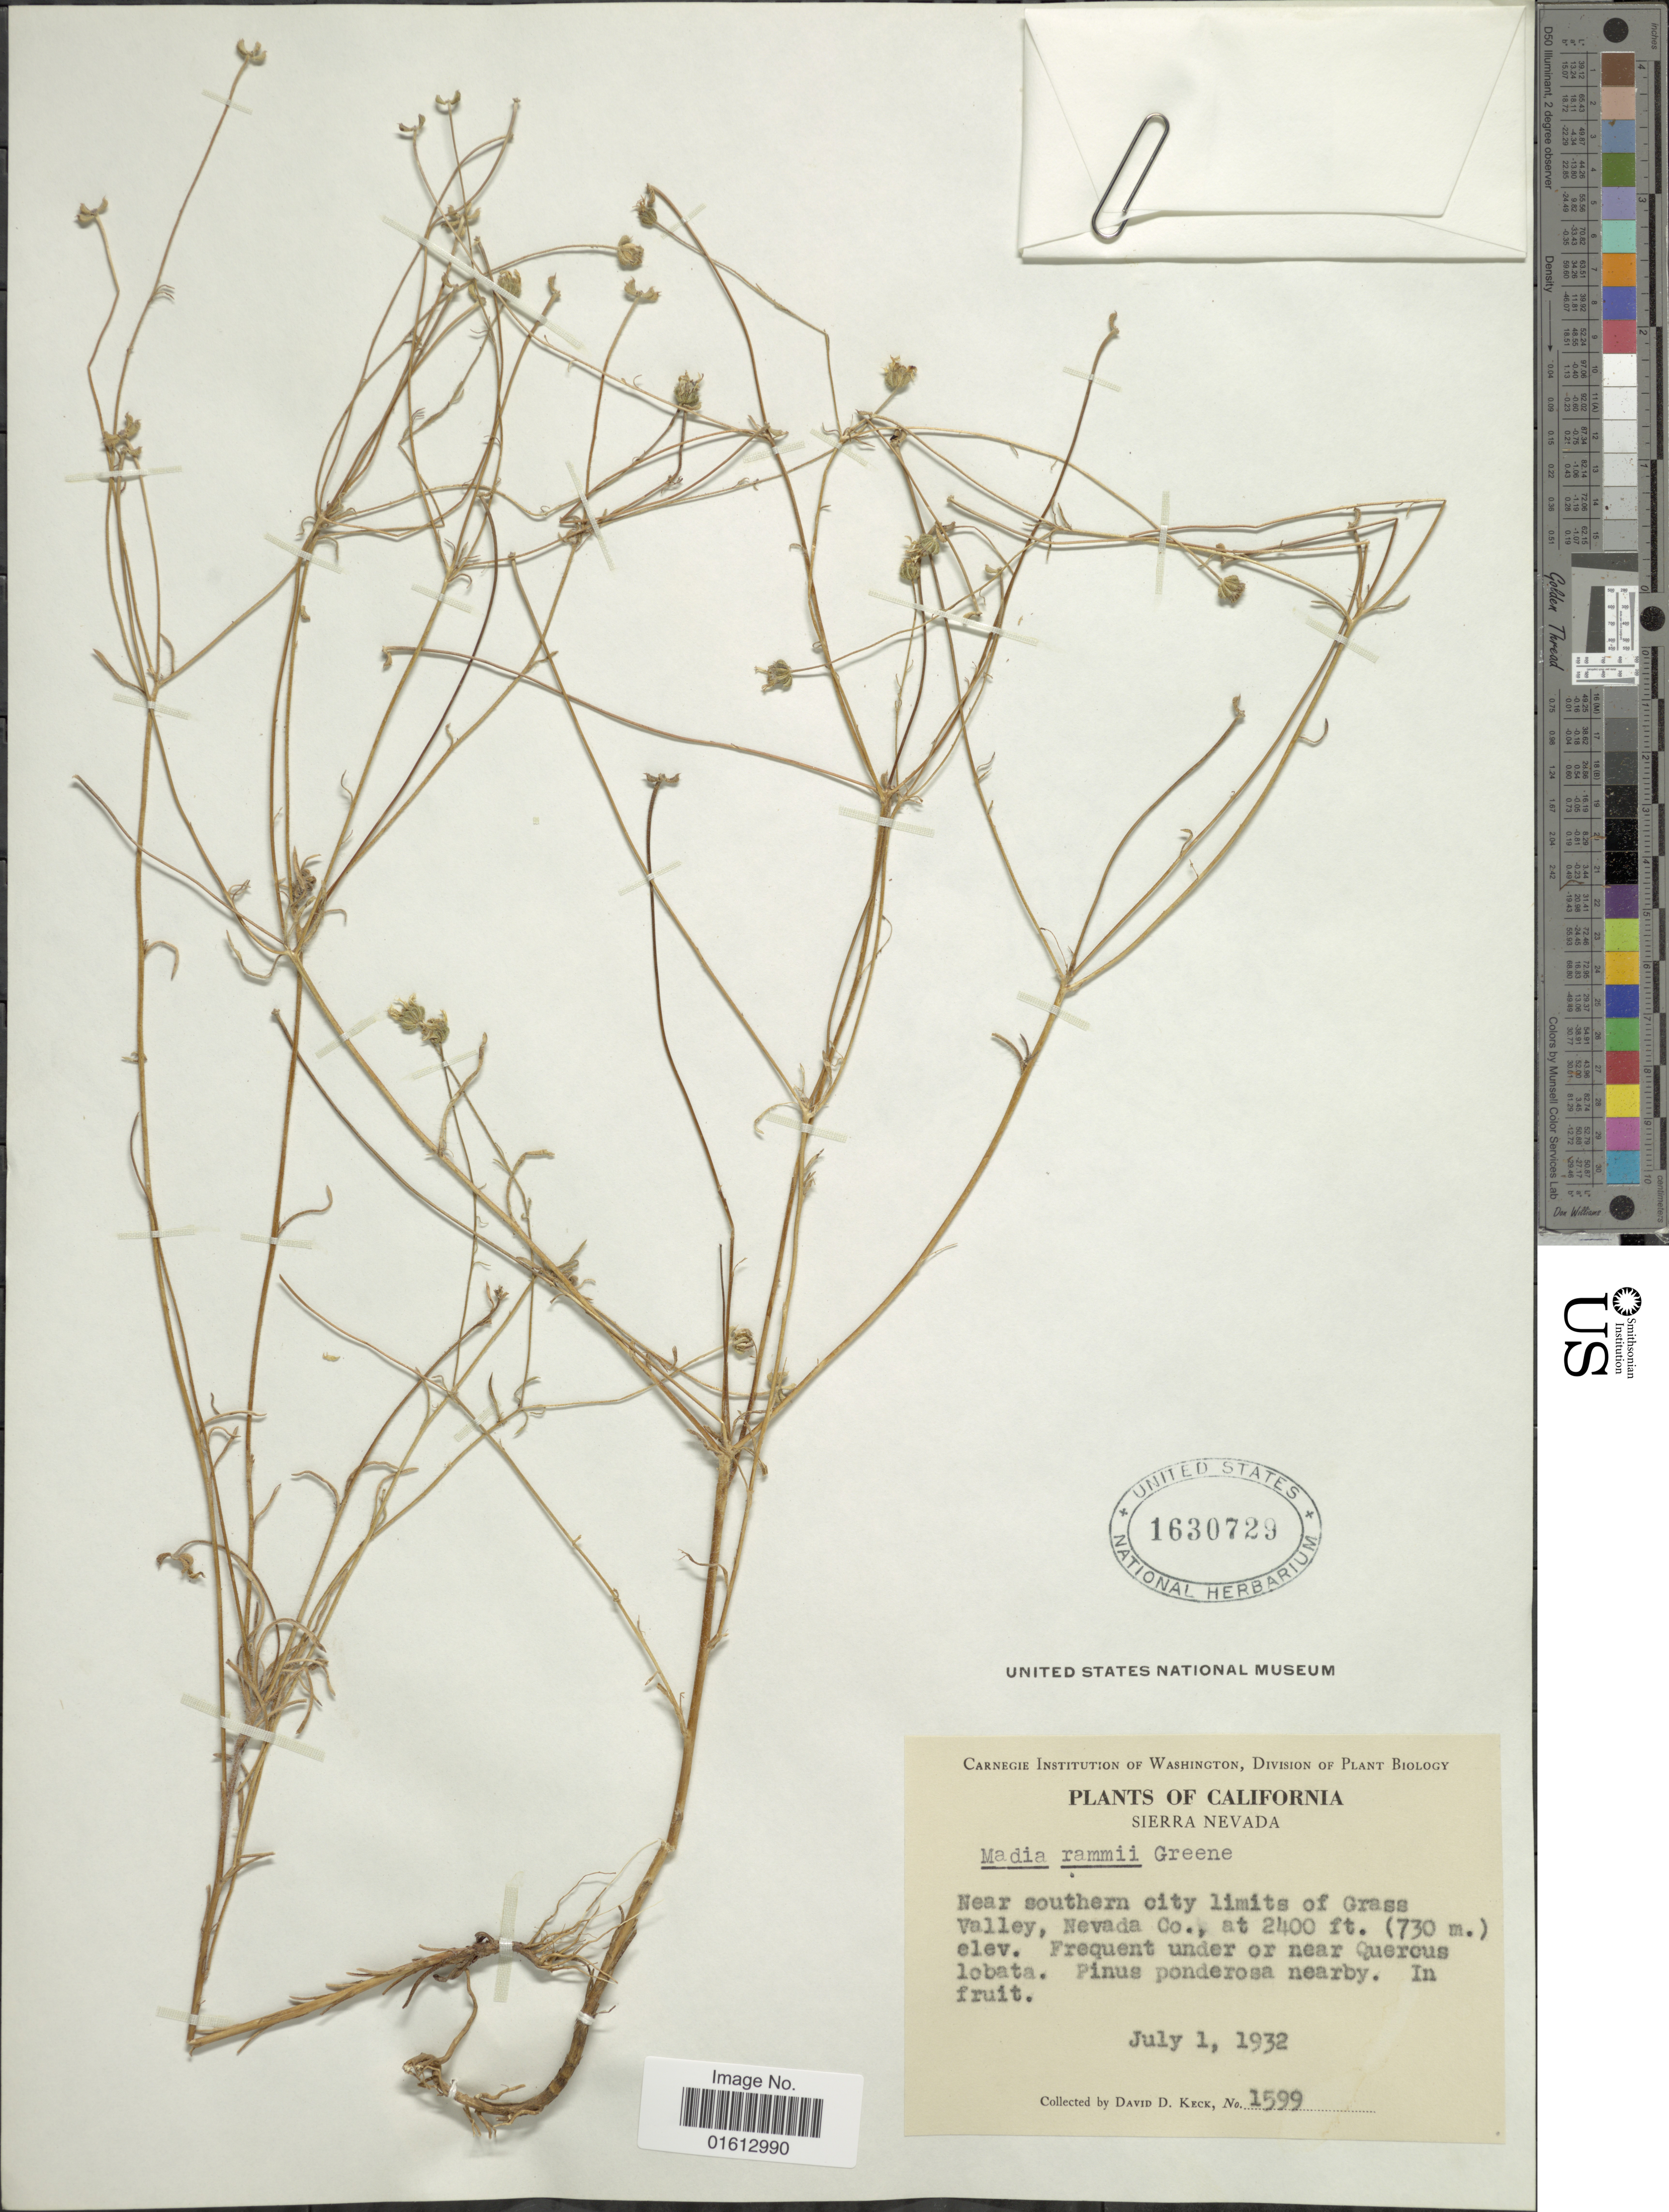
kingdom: Plantae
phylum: Tracheophyta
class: Magnoliopsida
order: Asterales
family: Asteraceae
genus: Madia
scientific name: Madia rammii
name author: Greene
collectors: D. D. Keck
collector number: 1599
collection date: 1932-07-01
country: United States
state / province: California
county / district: Nevada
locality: California, Sierra Nevada, near southern city limits of Grass Valley, Nevada Co.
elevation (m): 732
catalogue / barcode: US 1630729